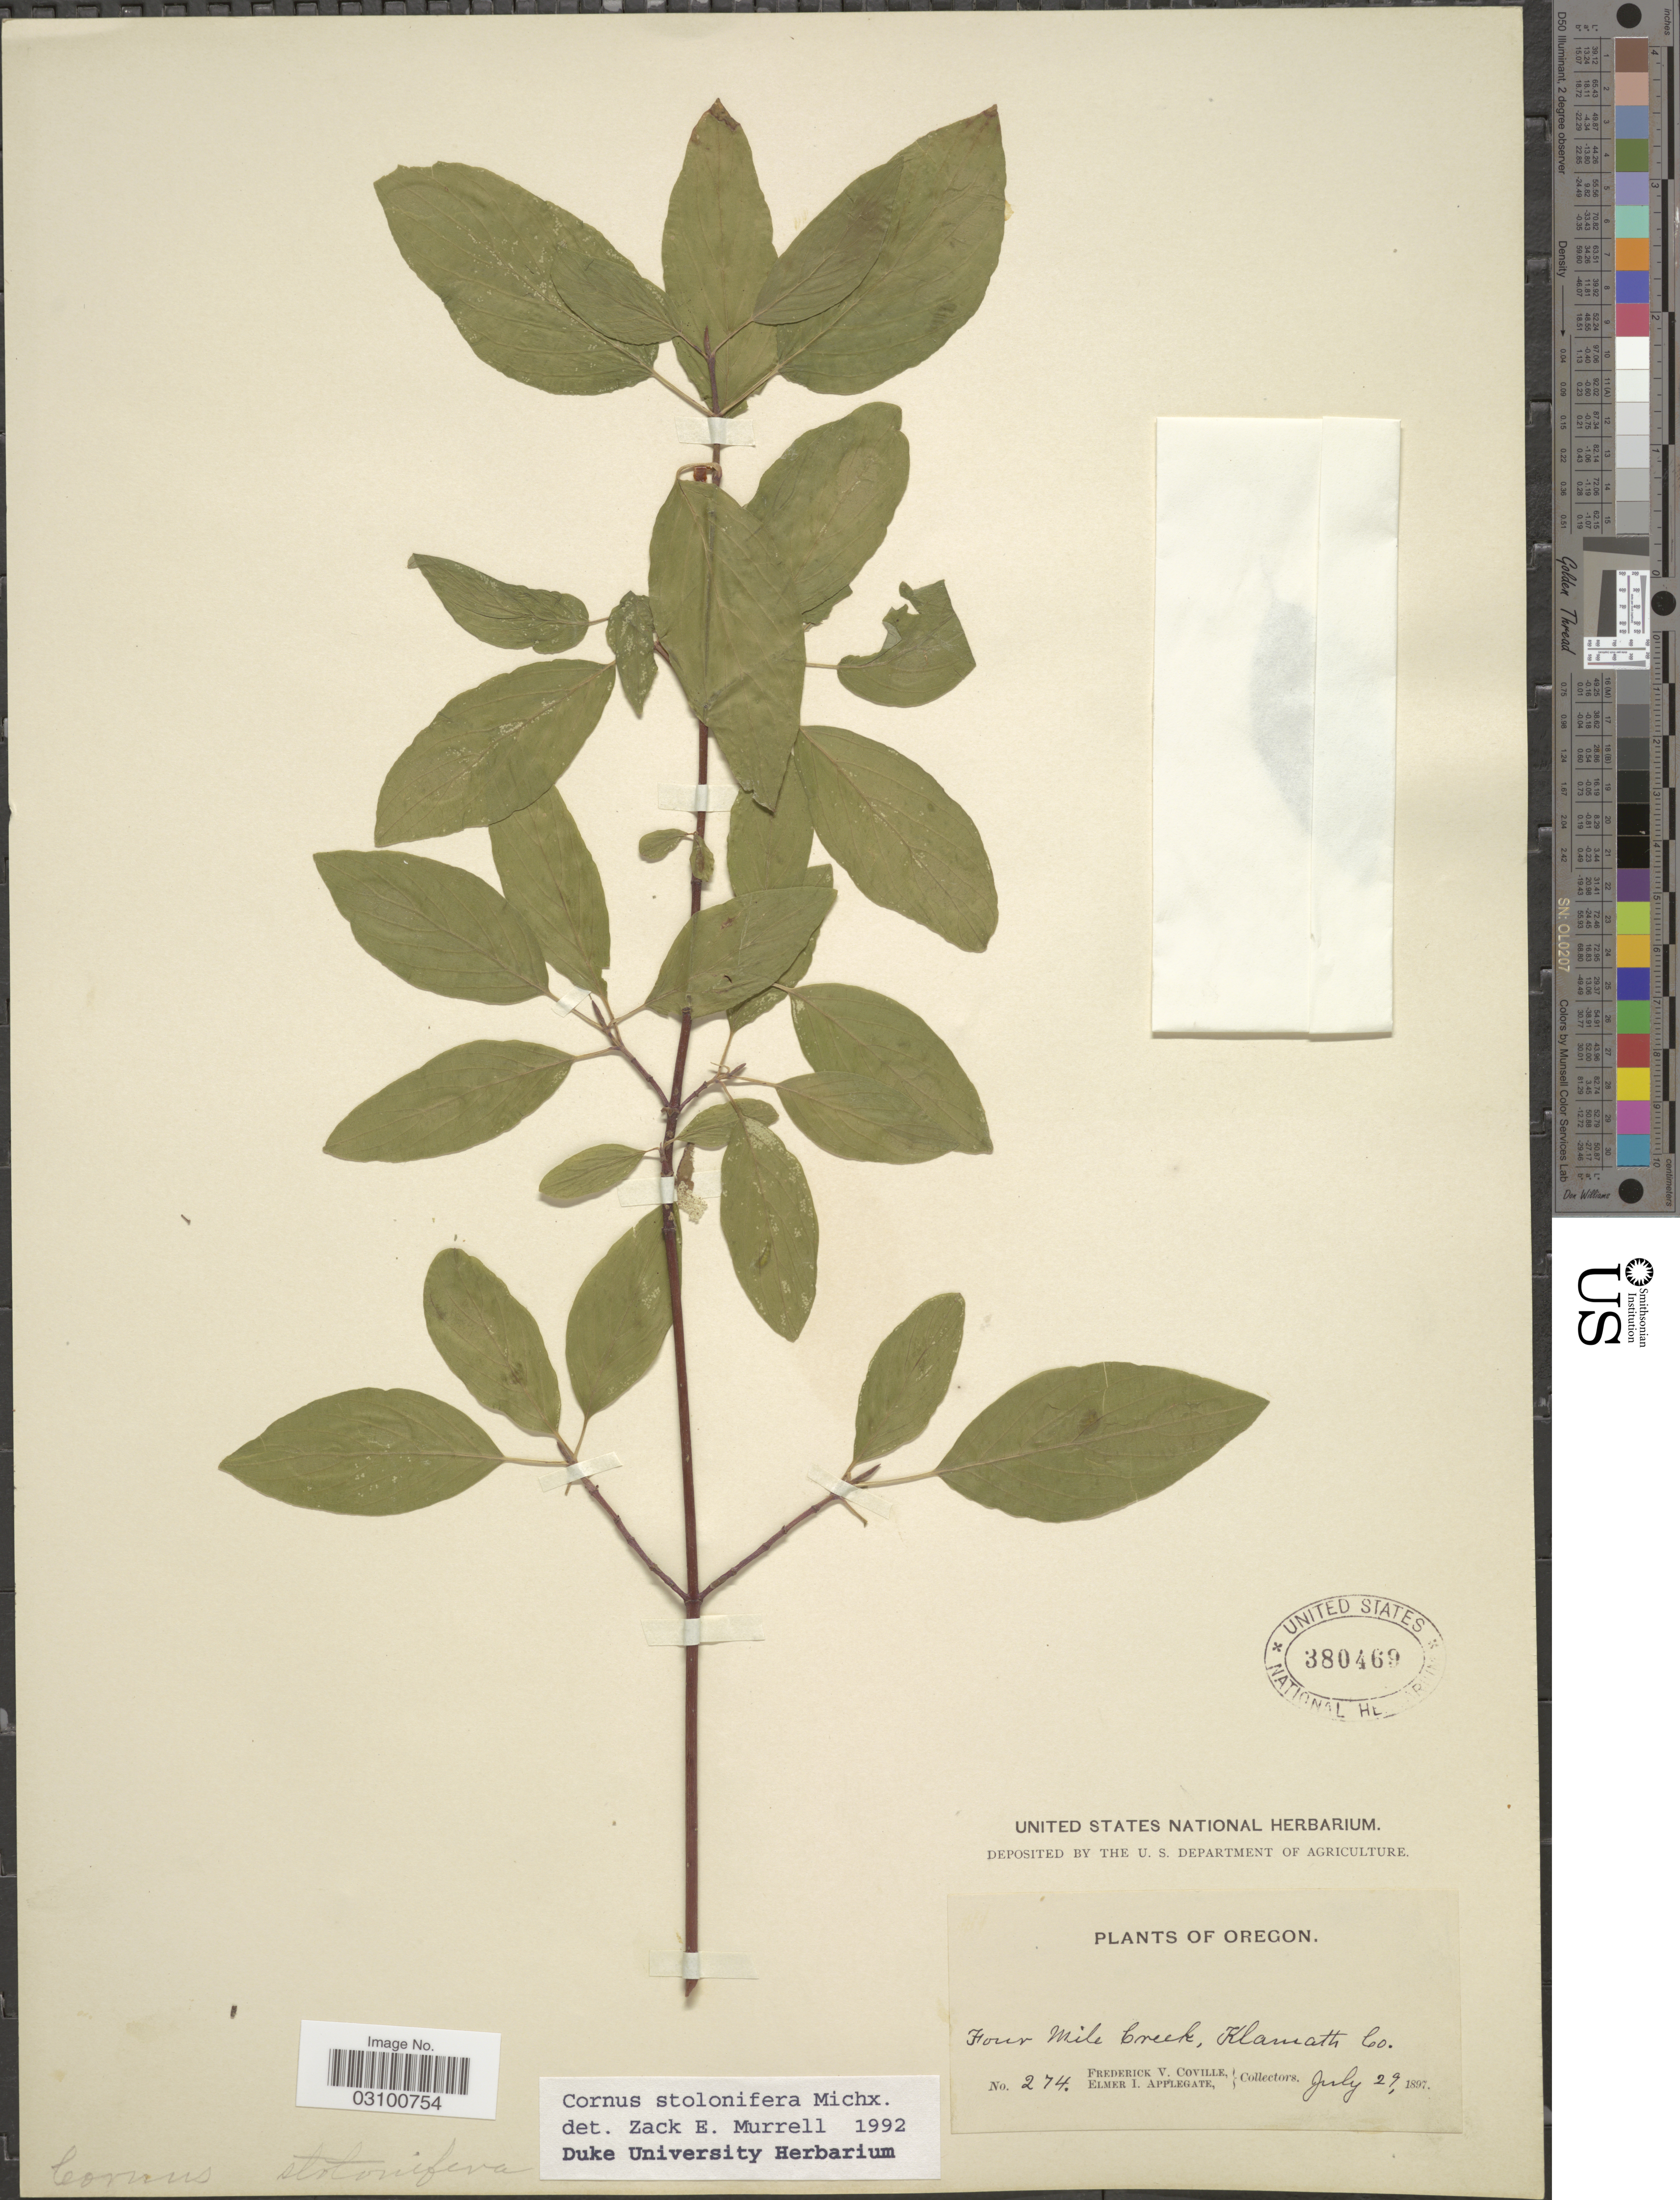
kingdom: Plantae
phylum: Tracheophyta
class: Magnoliopsida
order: Cornales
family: Cornaceae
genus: Cornus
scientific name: Cornus sericea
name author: L.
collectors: F. V. Coville & E. I. Applegate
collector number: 274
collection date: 1897-07-29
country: United States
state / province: Oregon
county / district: Klamath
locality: Four Mile Creek, Klamath Co.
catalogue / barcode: US 380469